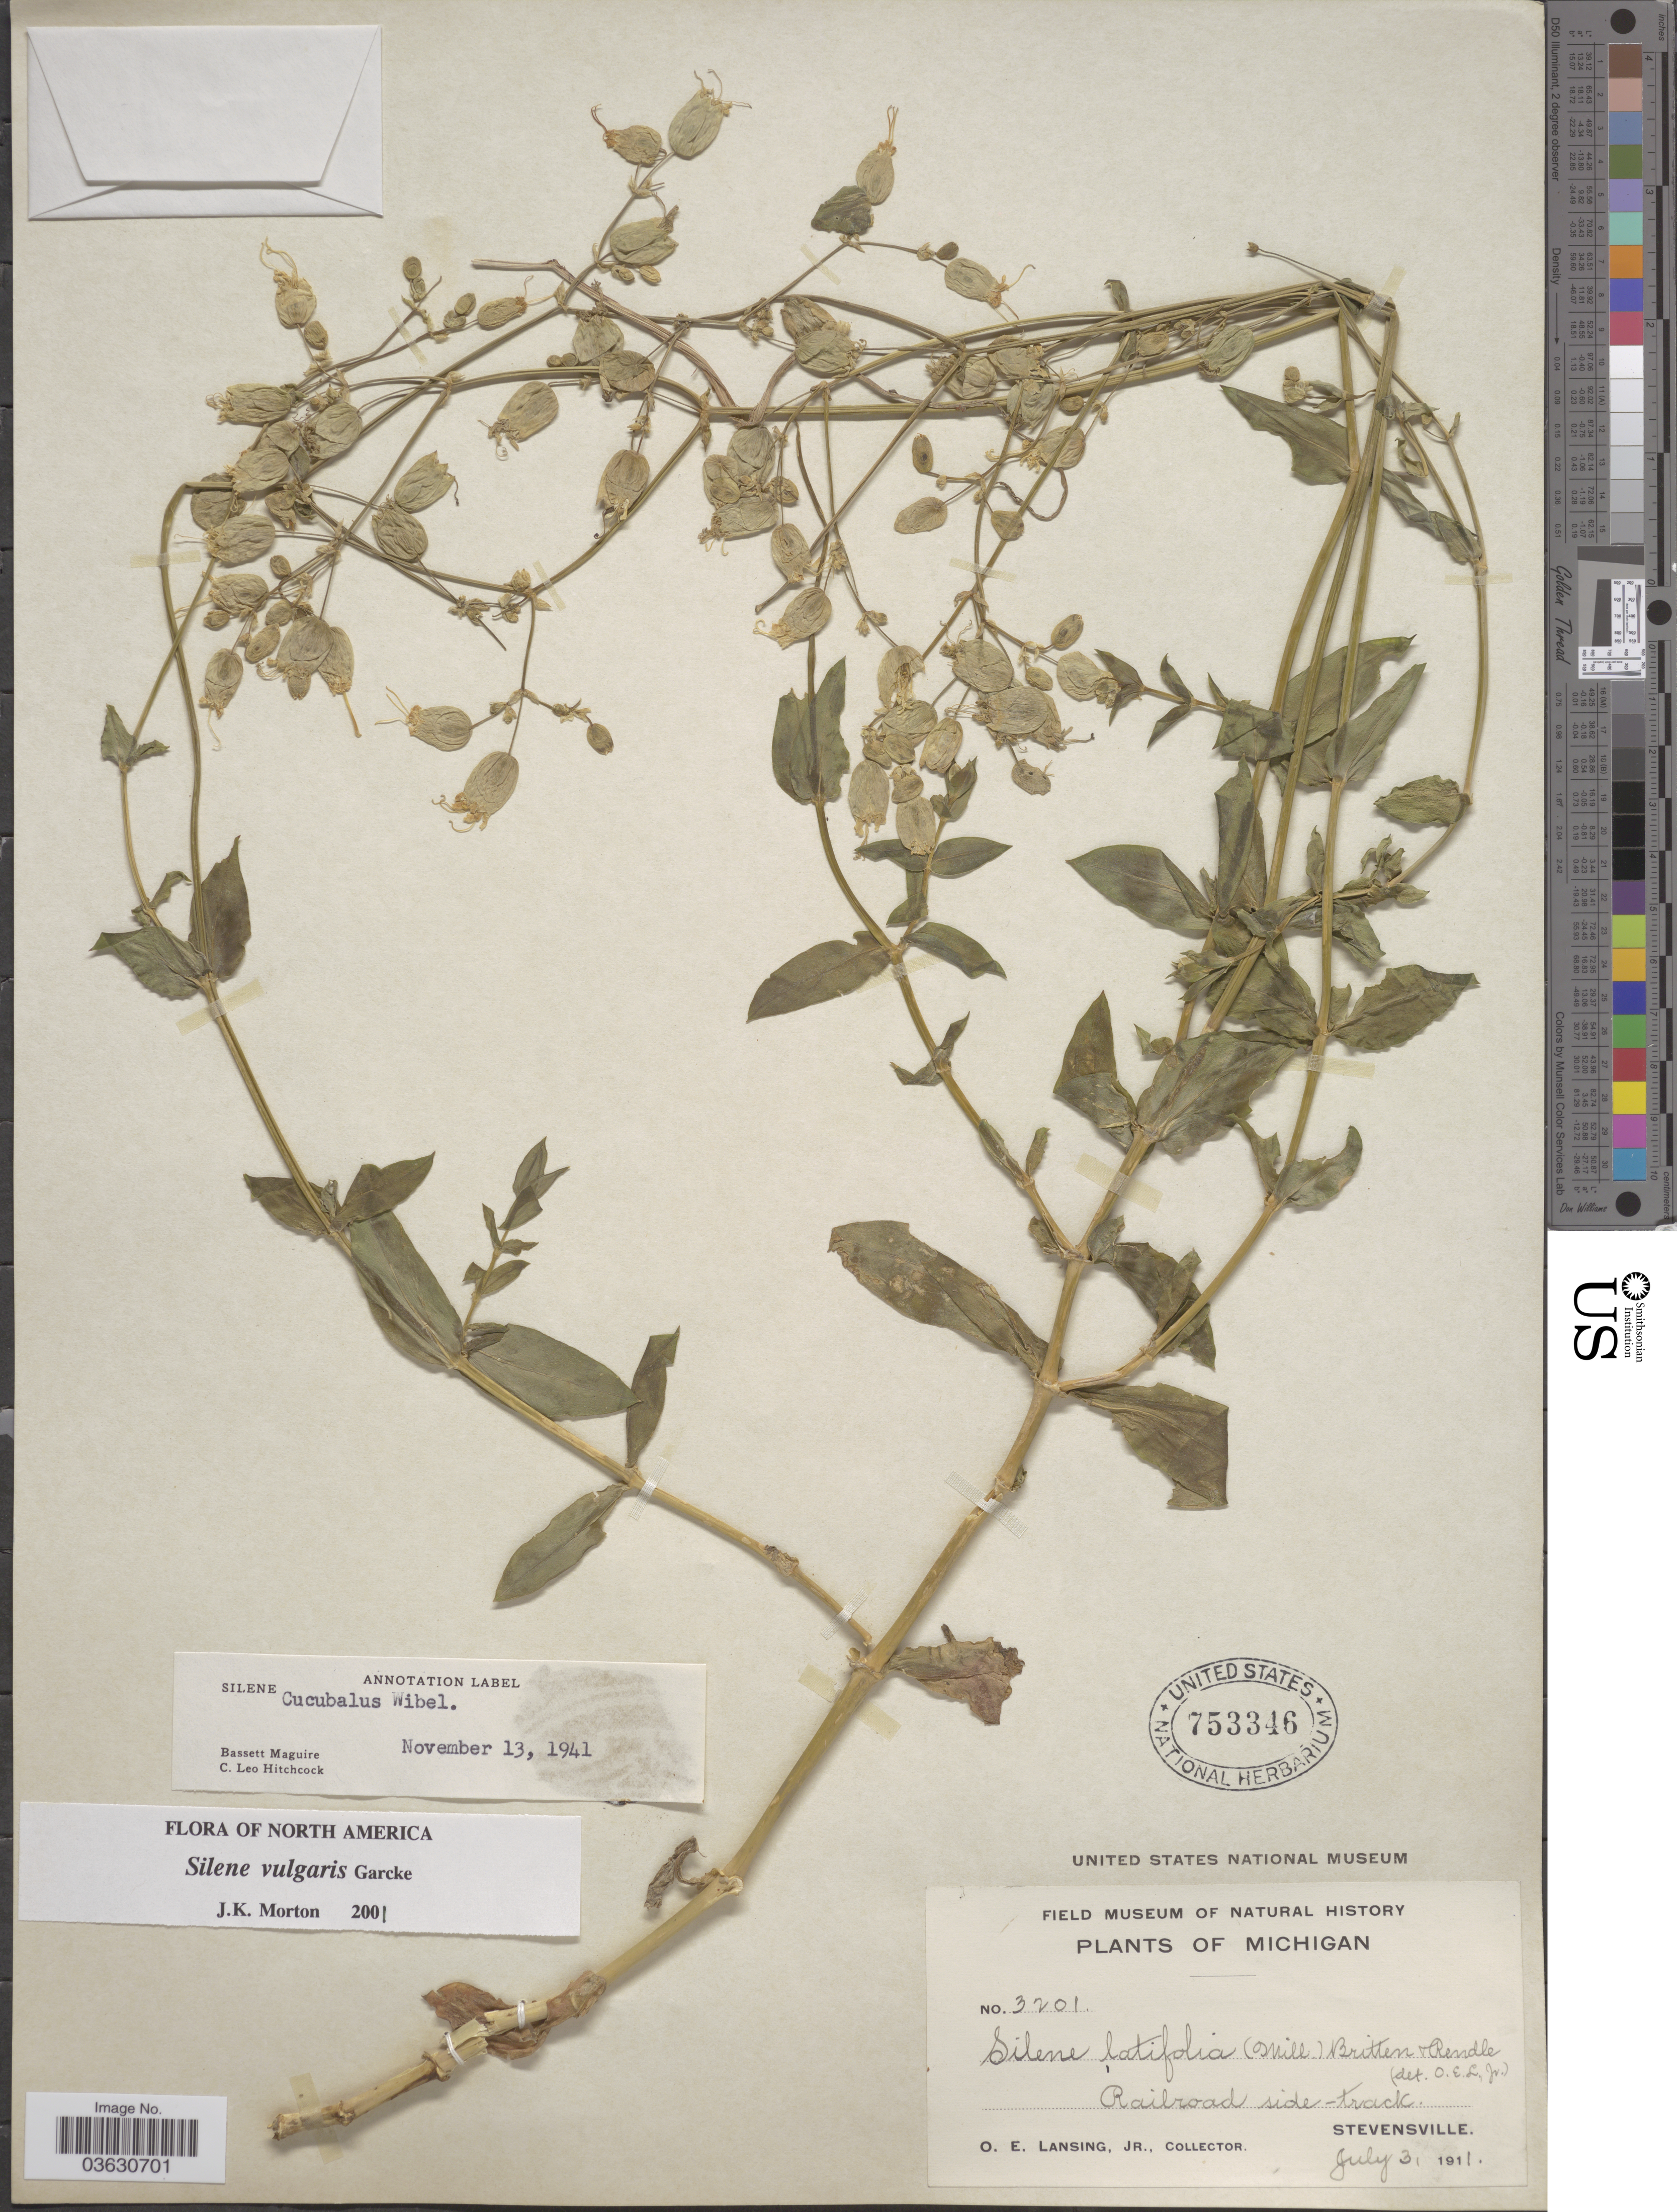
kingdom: Plantae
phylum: Tracheophyta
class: Magnoliopsida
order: Caryophyllales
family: Caryophyllaceae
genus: Silene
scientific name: Silene cucubalus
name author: L.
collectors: O. Lansing Jr.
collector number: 3201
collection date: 1911-07-03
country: United States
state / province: Michigan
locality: Railroad side-track. Stevensville.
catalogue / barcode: US 753346